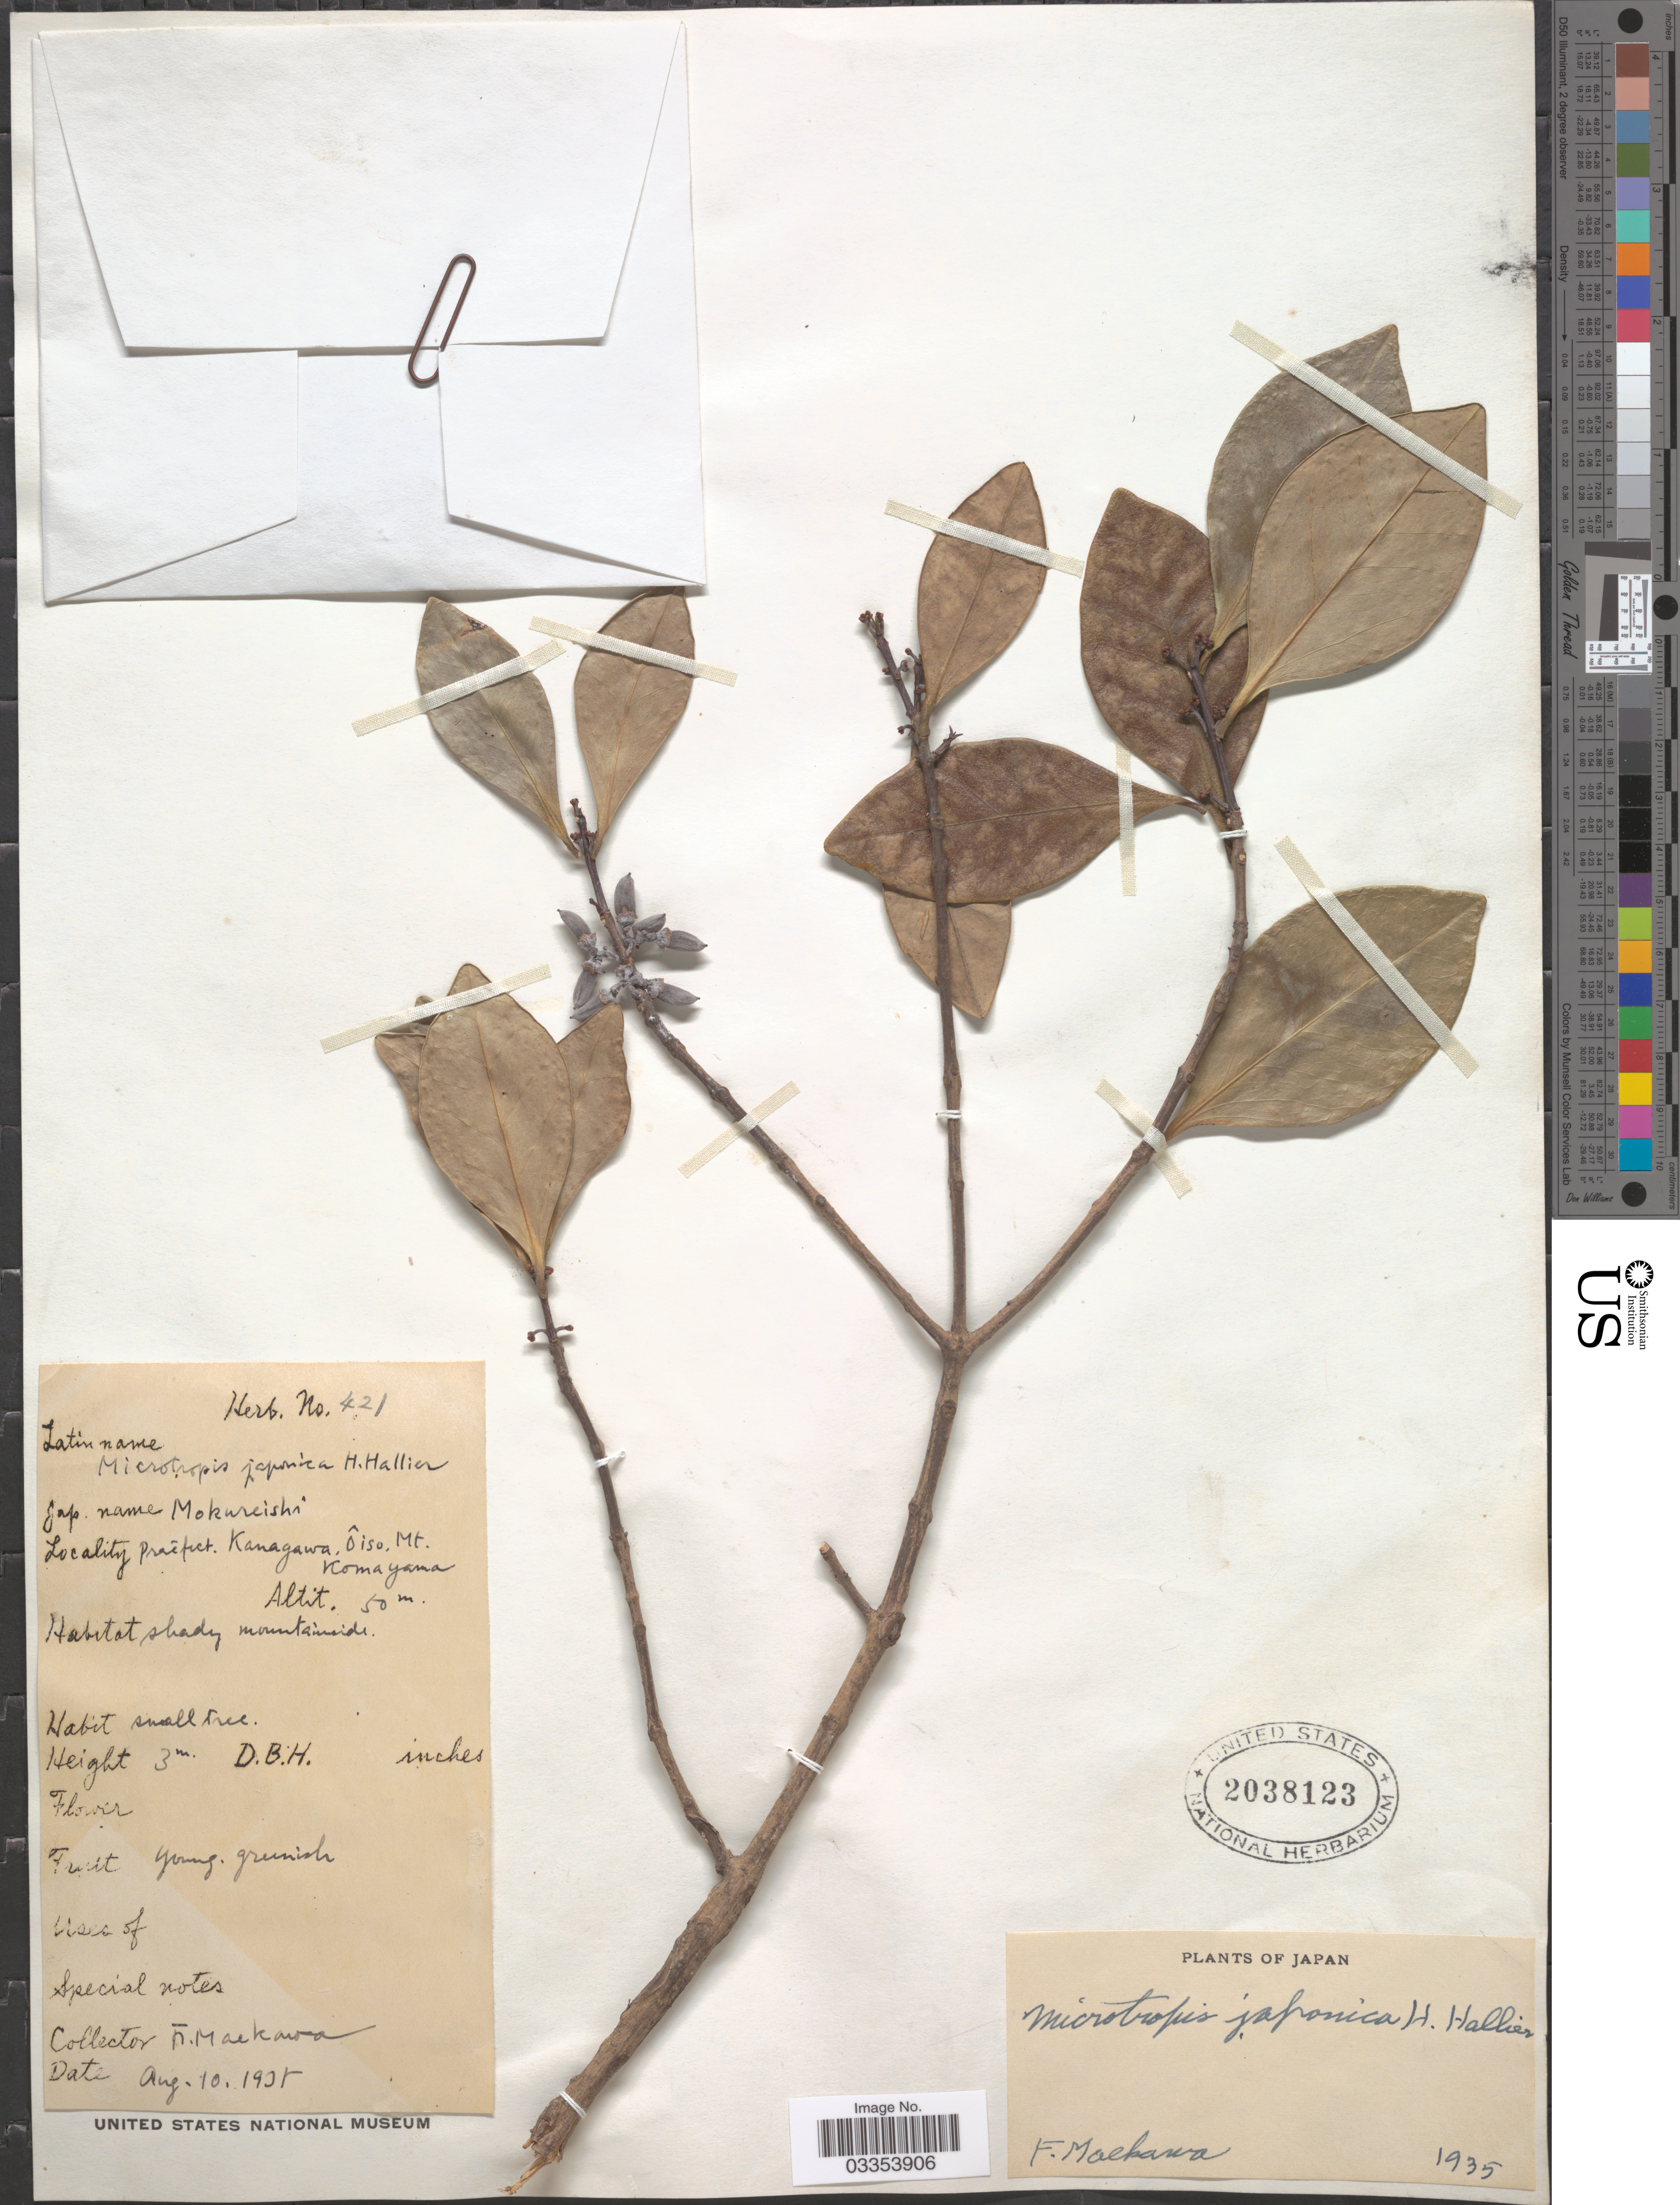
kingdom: Plantae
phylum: Tracheophyta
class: Magnoliopsida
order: Celastrales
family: Celastraceae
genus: Microtropis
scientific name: Microtropis japonica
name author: (Franch. & Sav.) Hallier f.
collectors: F. Maekawa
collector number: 421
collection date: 1935-08-10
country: Japan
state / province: Kanagawa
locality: Ōiso, Mt. Komayama.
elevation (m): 50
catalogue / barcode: US 2038123